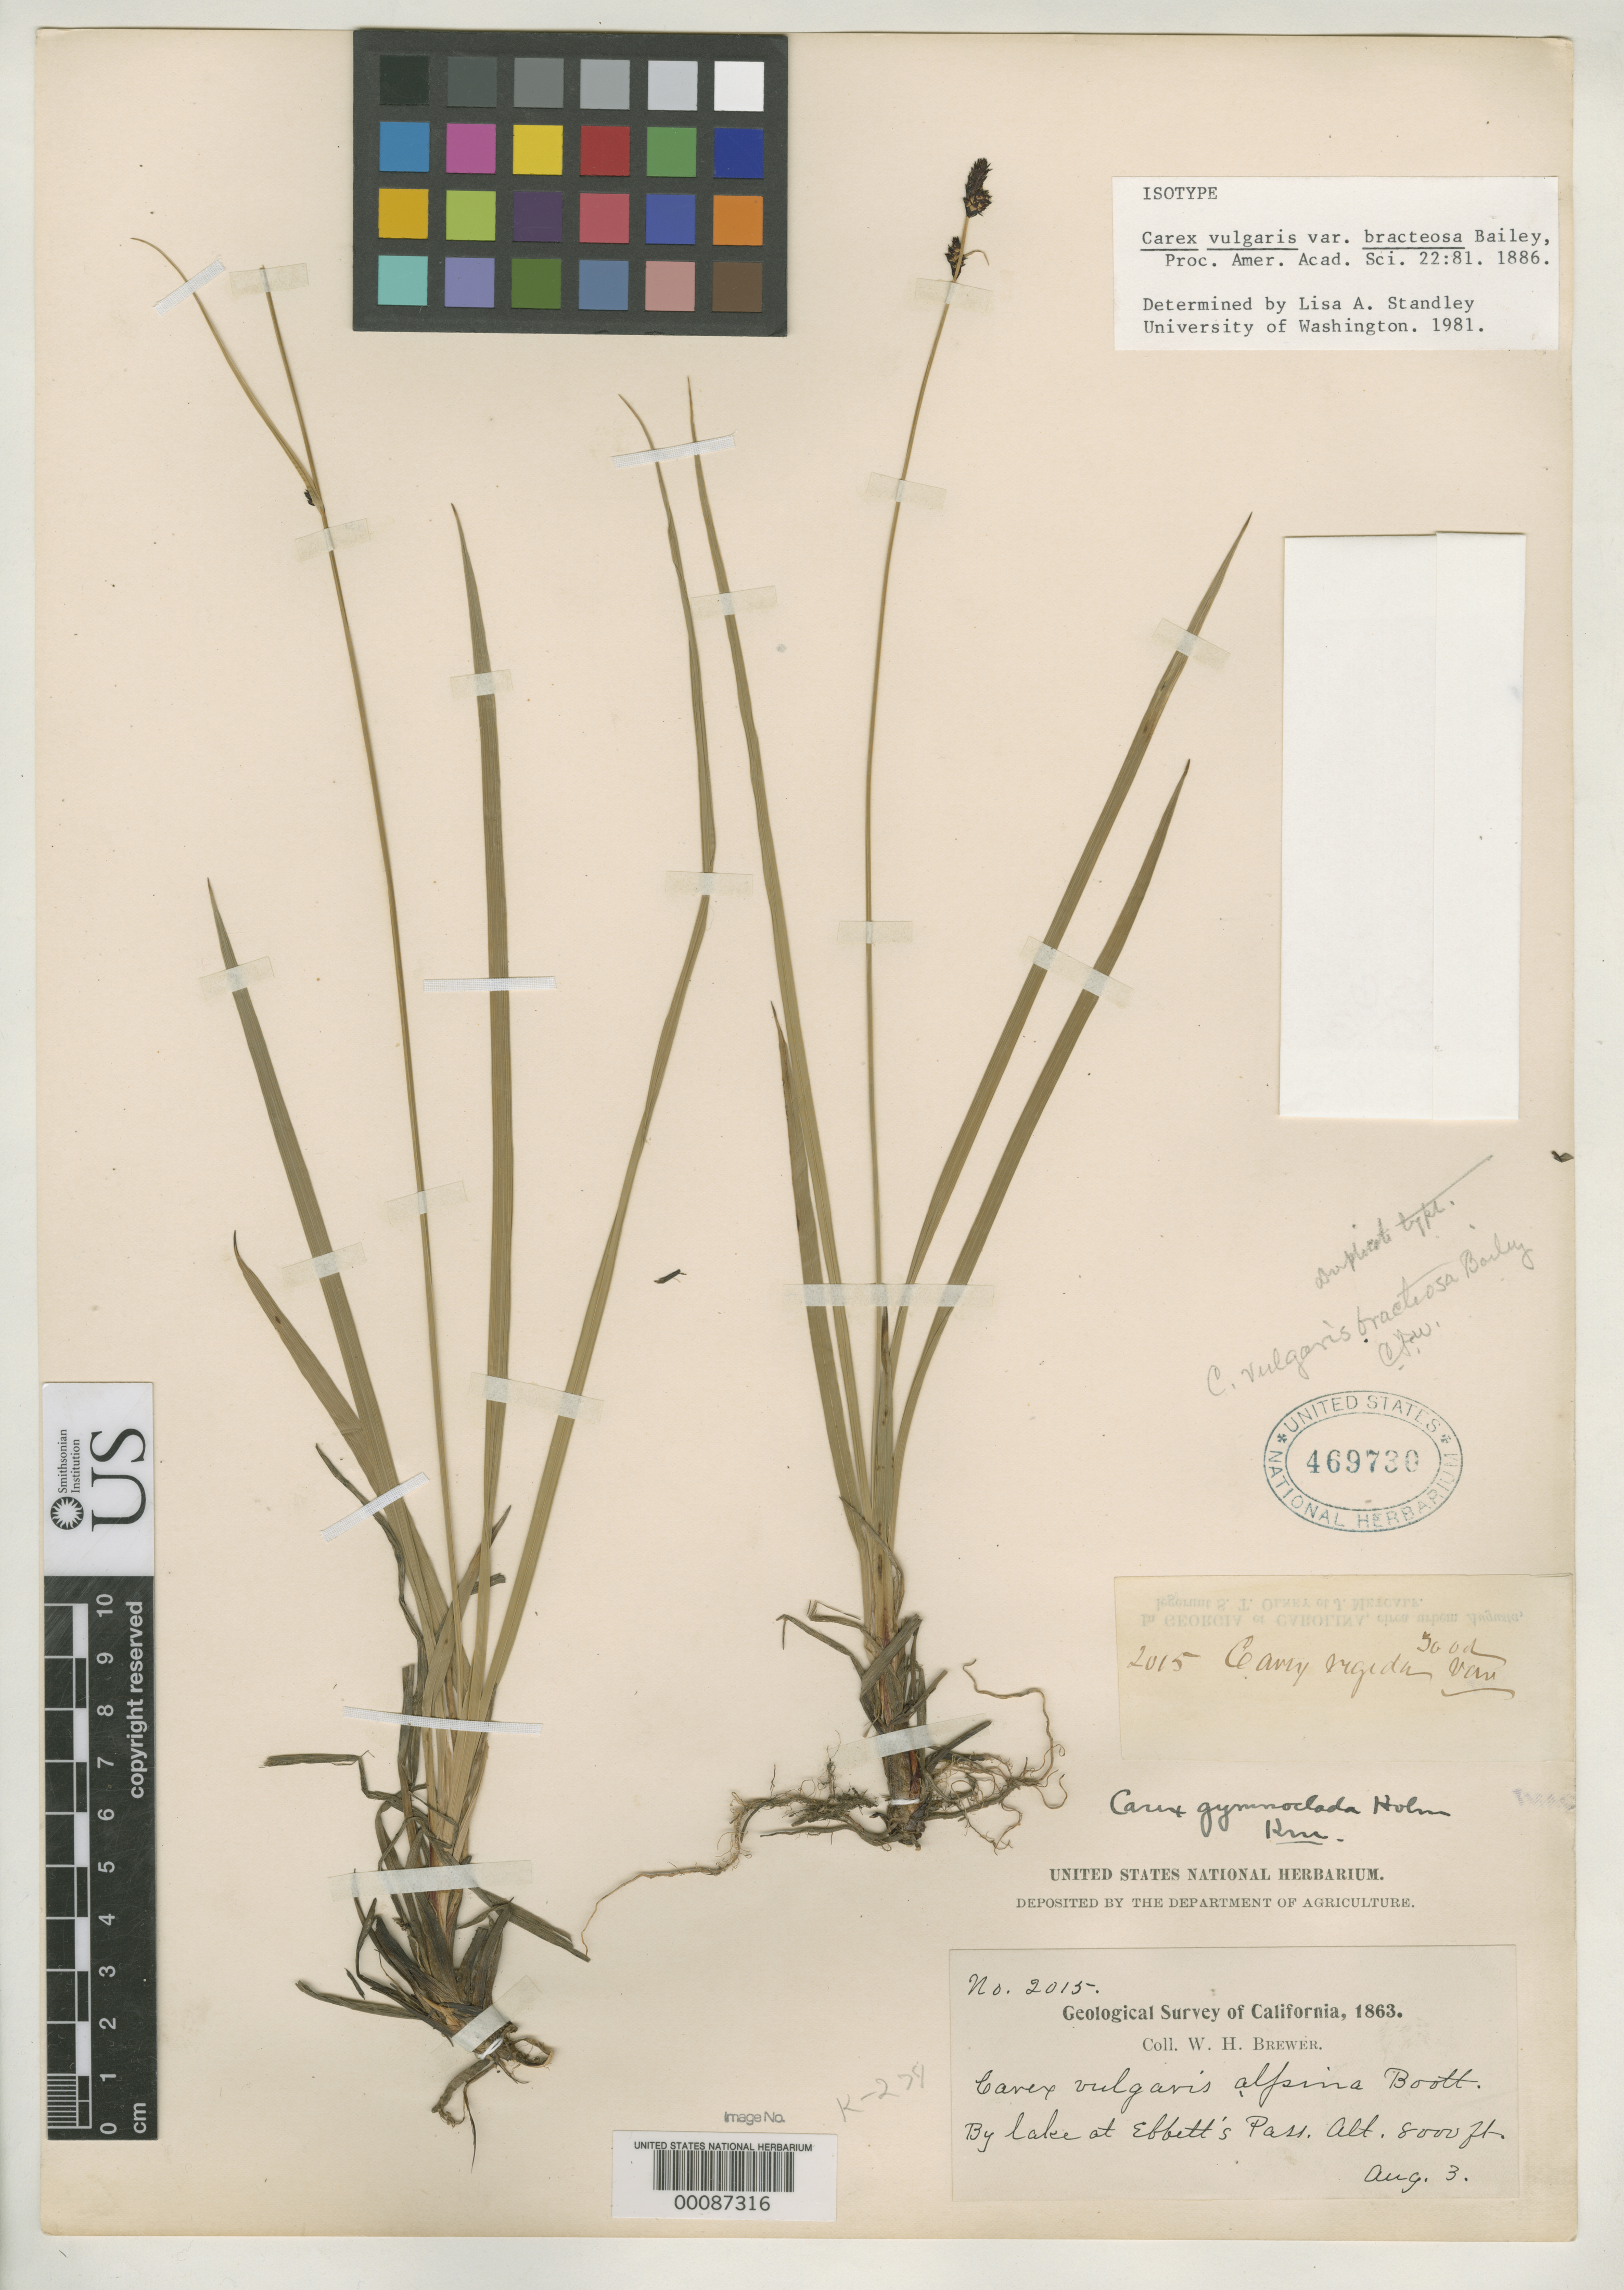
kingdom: Plantae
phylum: Tracheophyta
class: Liliopsida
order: Poales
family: Cyperaceae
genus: Carex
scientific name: Carex vulgaris var. bracteosa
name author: L.H. Bailey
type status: Isotype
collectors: W. H. Brewer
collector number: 2015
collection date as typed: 03 Aug 1863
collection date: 1863-08-03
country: United States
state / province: California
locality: By lake at Ebbet's Pass; alt. 8000 ft.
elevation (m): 2438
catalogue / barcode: US 469730